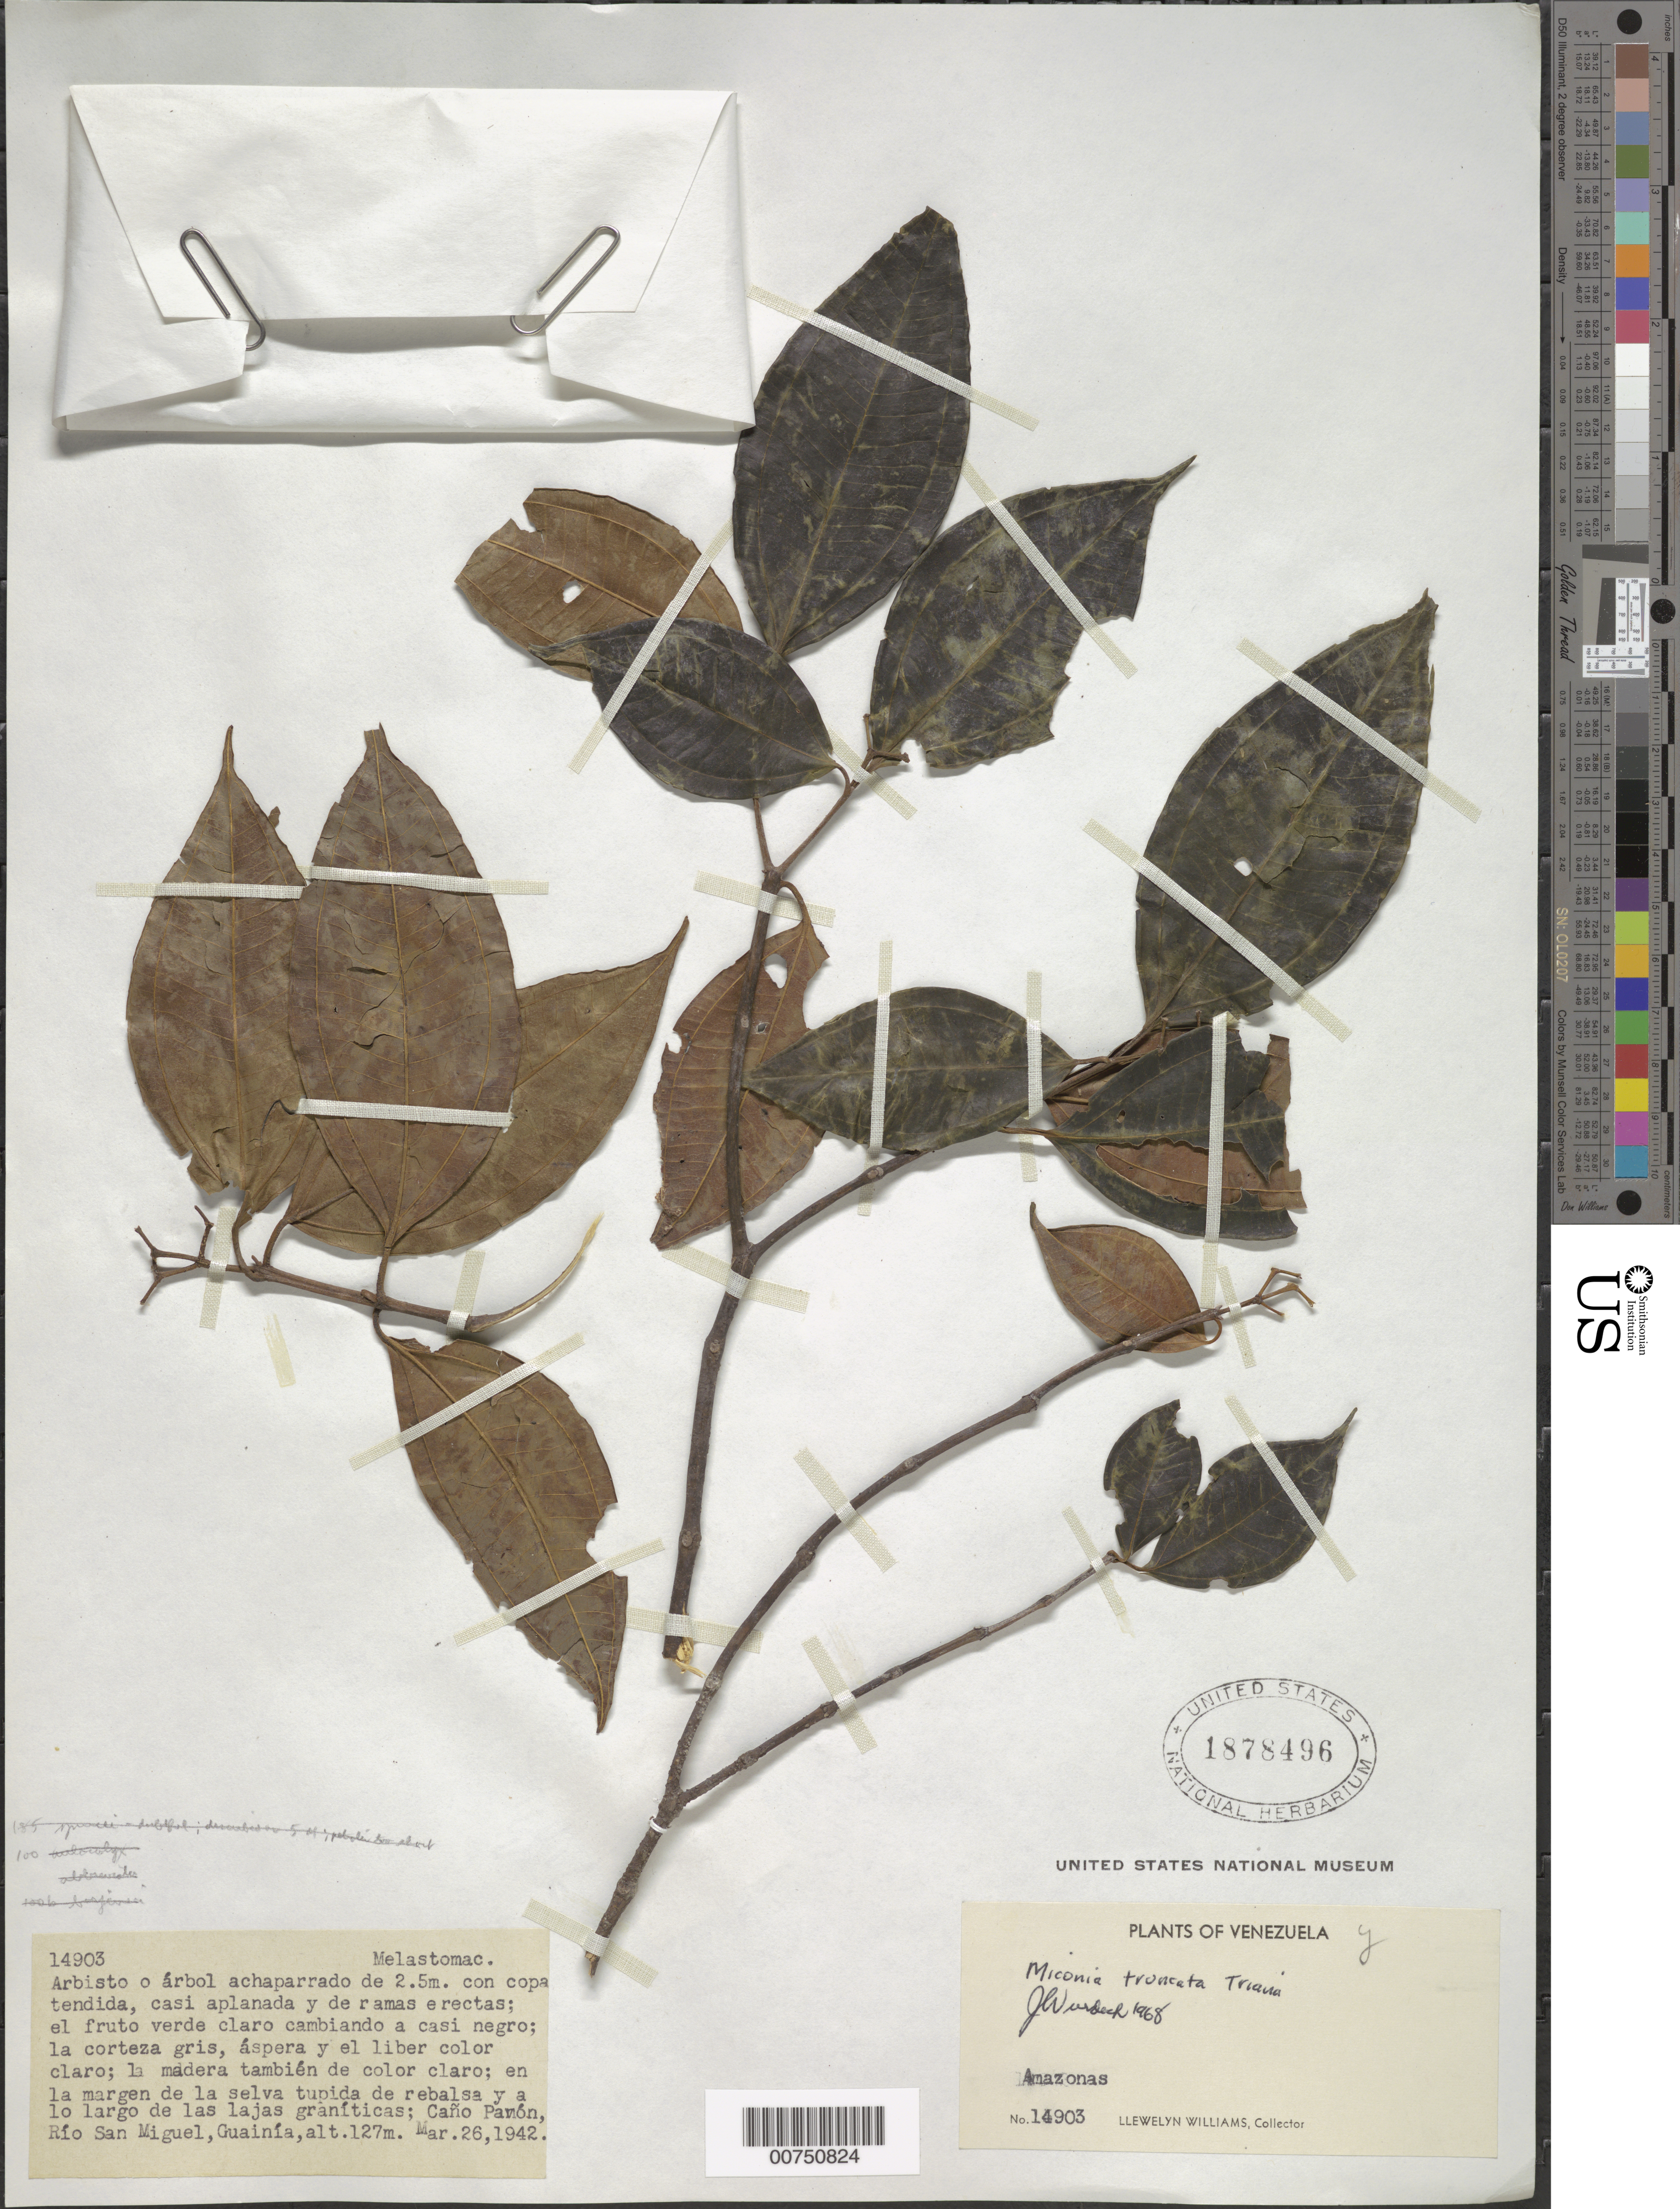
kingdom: Plantae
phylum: Tracheophyta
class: Magnoliopsida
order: Myrtales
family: Melastomataceae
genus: Miconia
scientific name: Miconia truncata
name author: Triana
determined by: Wurdack, John J., (US), US (UNITED STATES)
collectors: Ll. Williams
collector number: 14903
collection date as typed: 26-Mar-42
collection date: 1942-03-26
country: Venezuela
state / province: Amazonas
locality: Caño Pavon, Río San Miguel, Guainía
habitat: Margen de la selva tupida de rebalsa y a lo largo de las lajas graníticas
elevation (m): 120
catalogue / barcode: US 1878496